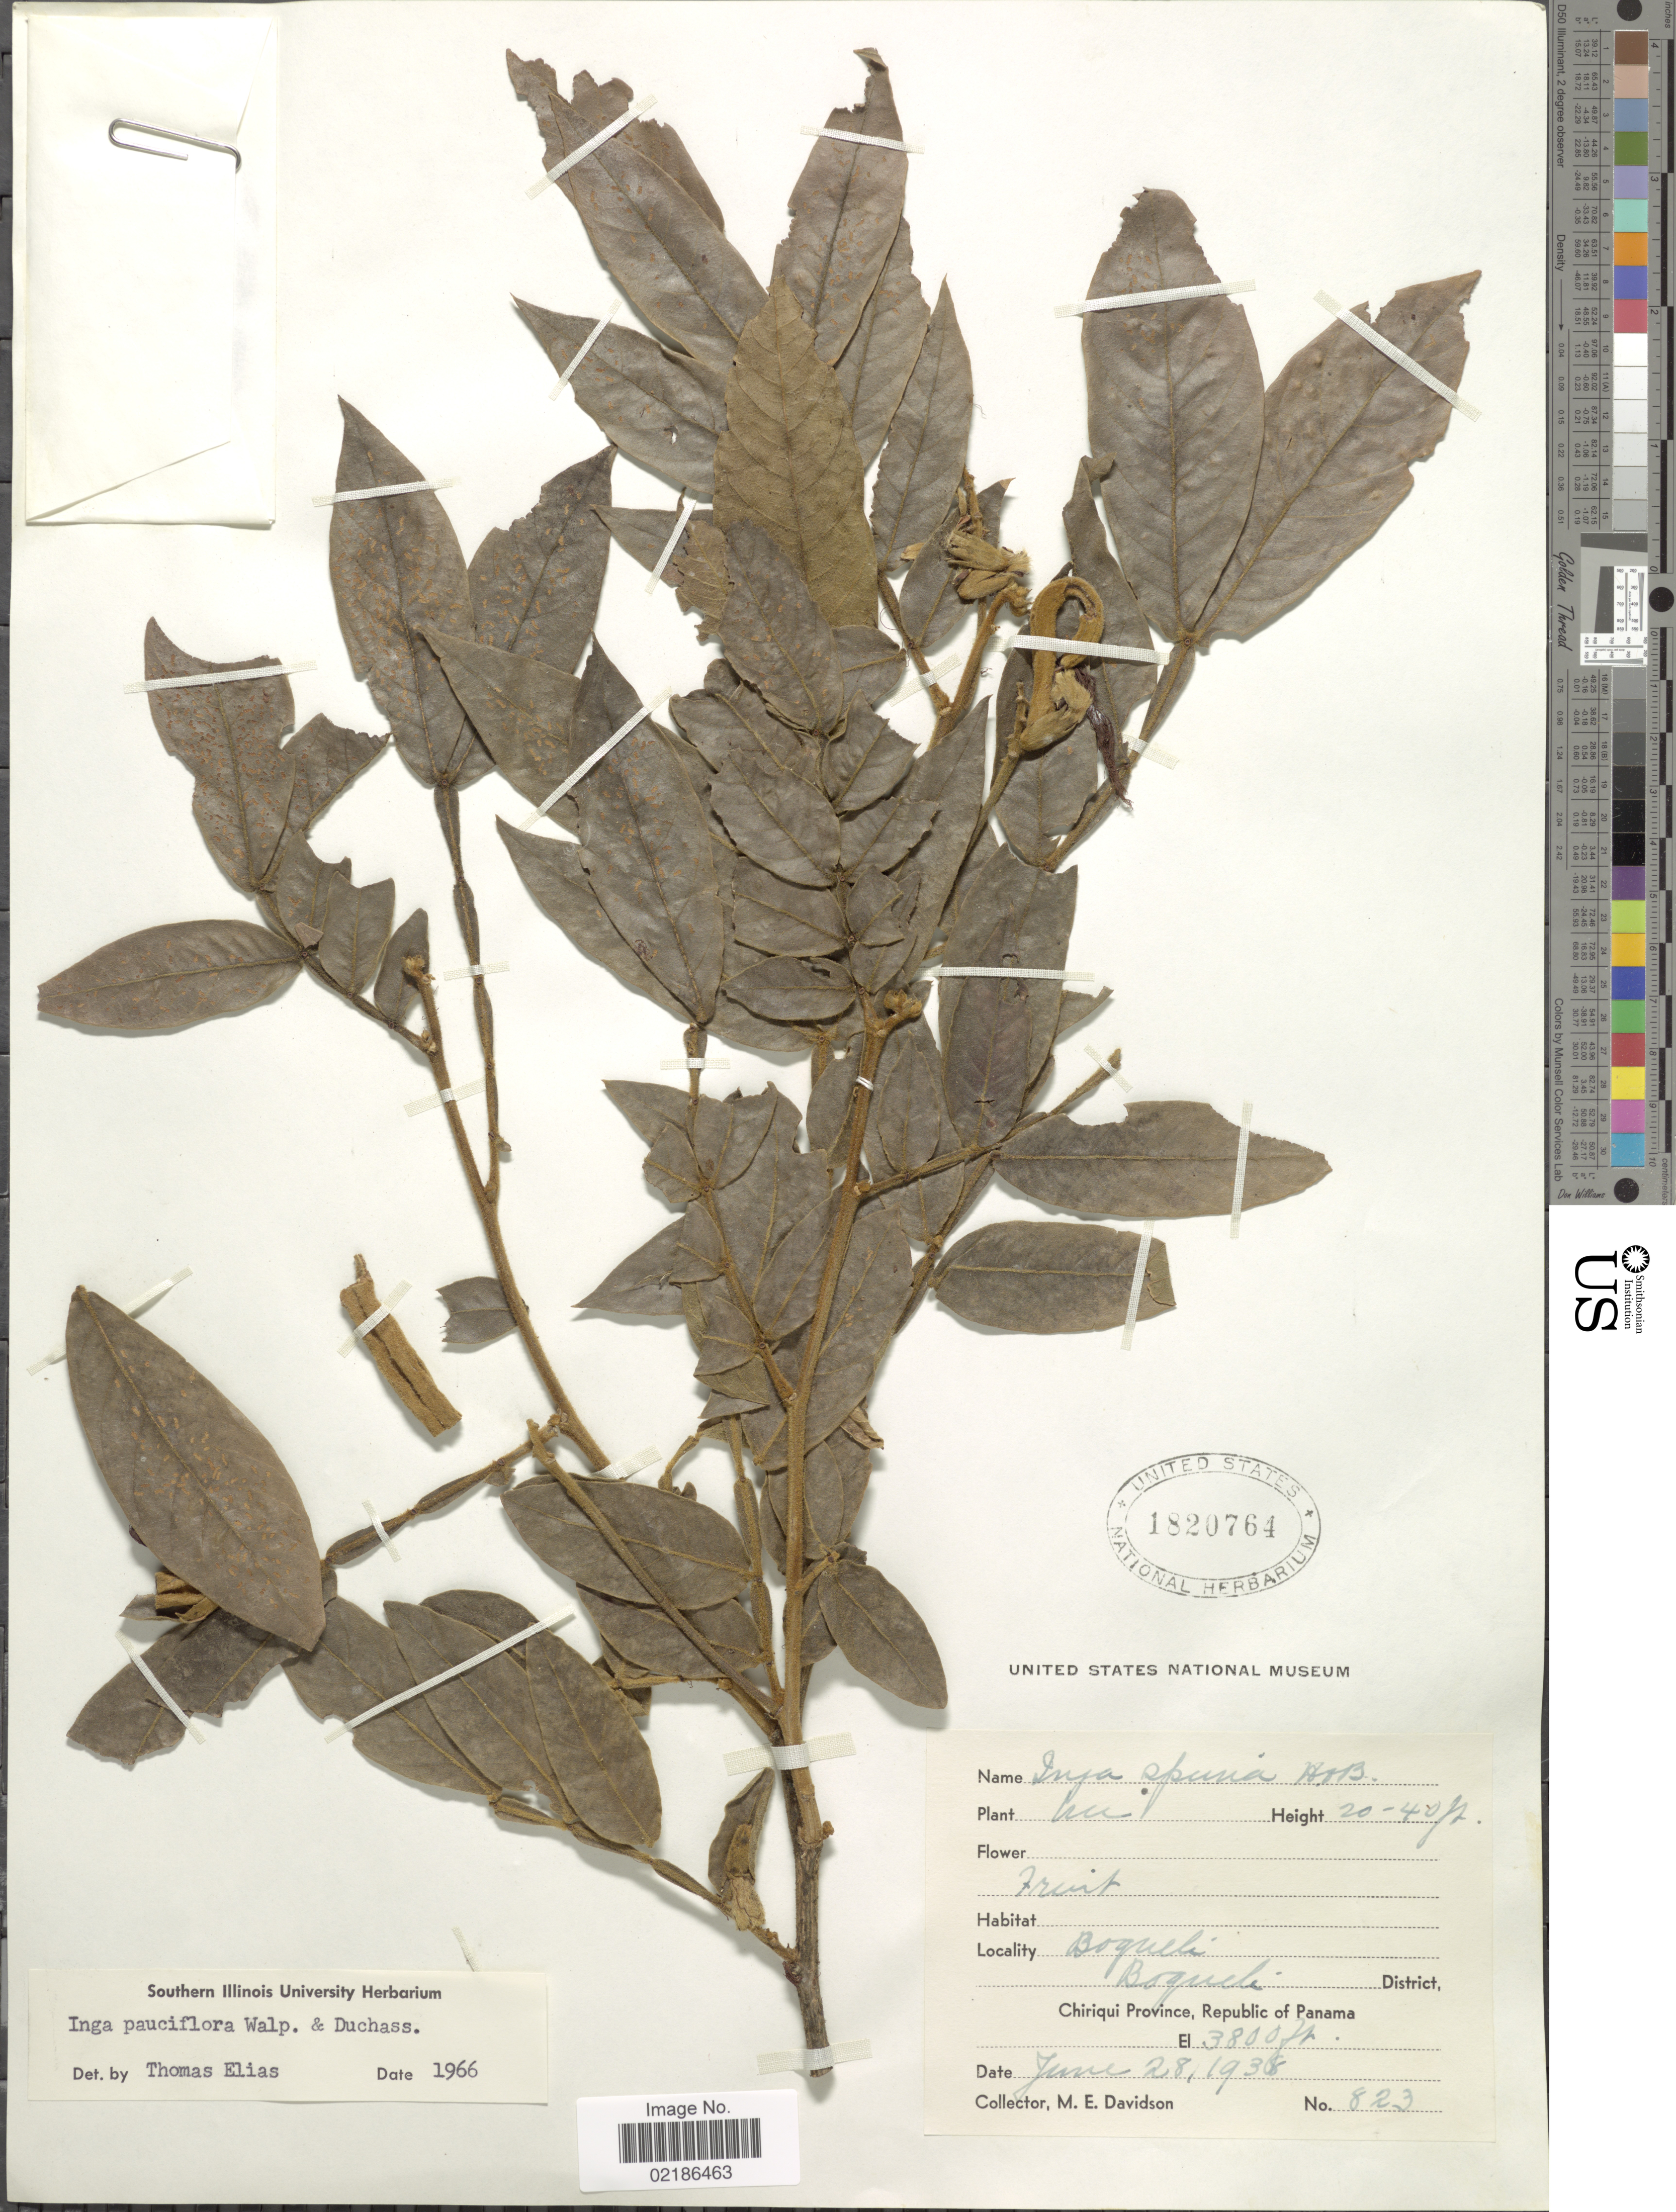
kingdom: Plantae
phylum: Tracheophyta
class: Magnoliopsida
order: Fabales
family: Fabaceae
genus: Inga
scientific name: Inga pauciflora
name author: (Walp.) Duchass.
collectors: M. E. Davidson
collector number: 823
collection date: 1938-06-28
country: Panama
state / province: Chiriqui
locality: Boquete, Boquete District, Republic of Panama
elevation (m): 1158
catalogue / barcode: US 1820764